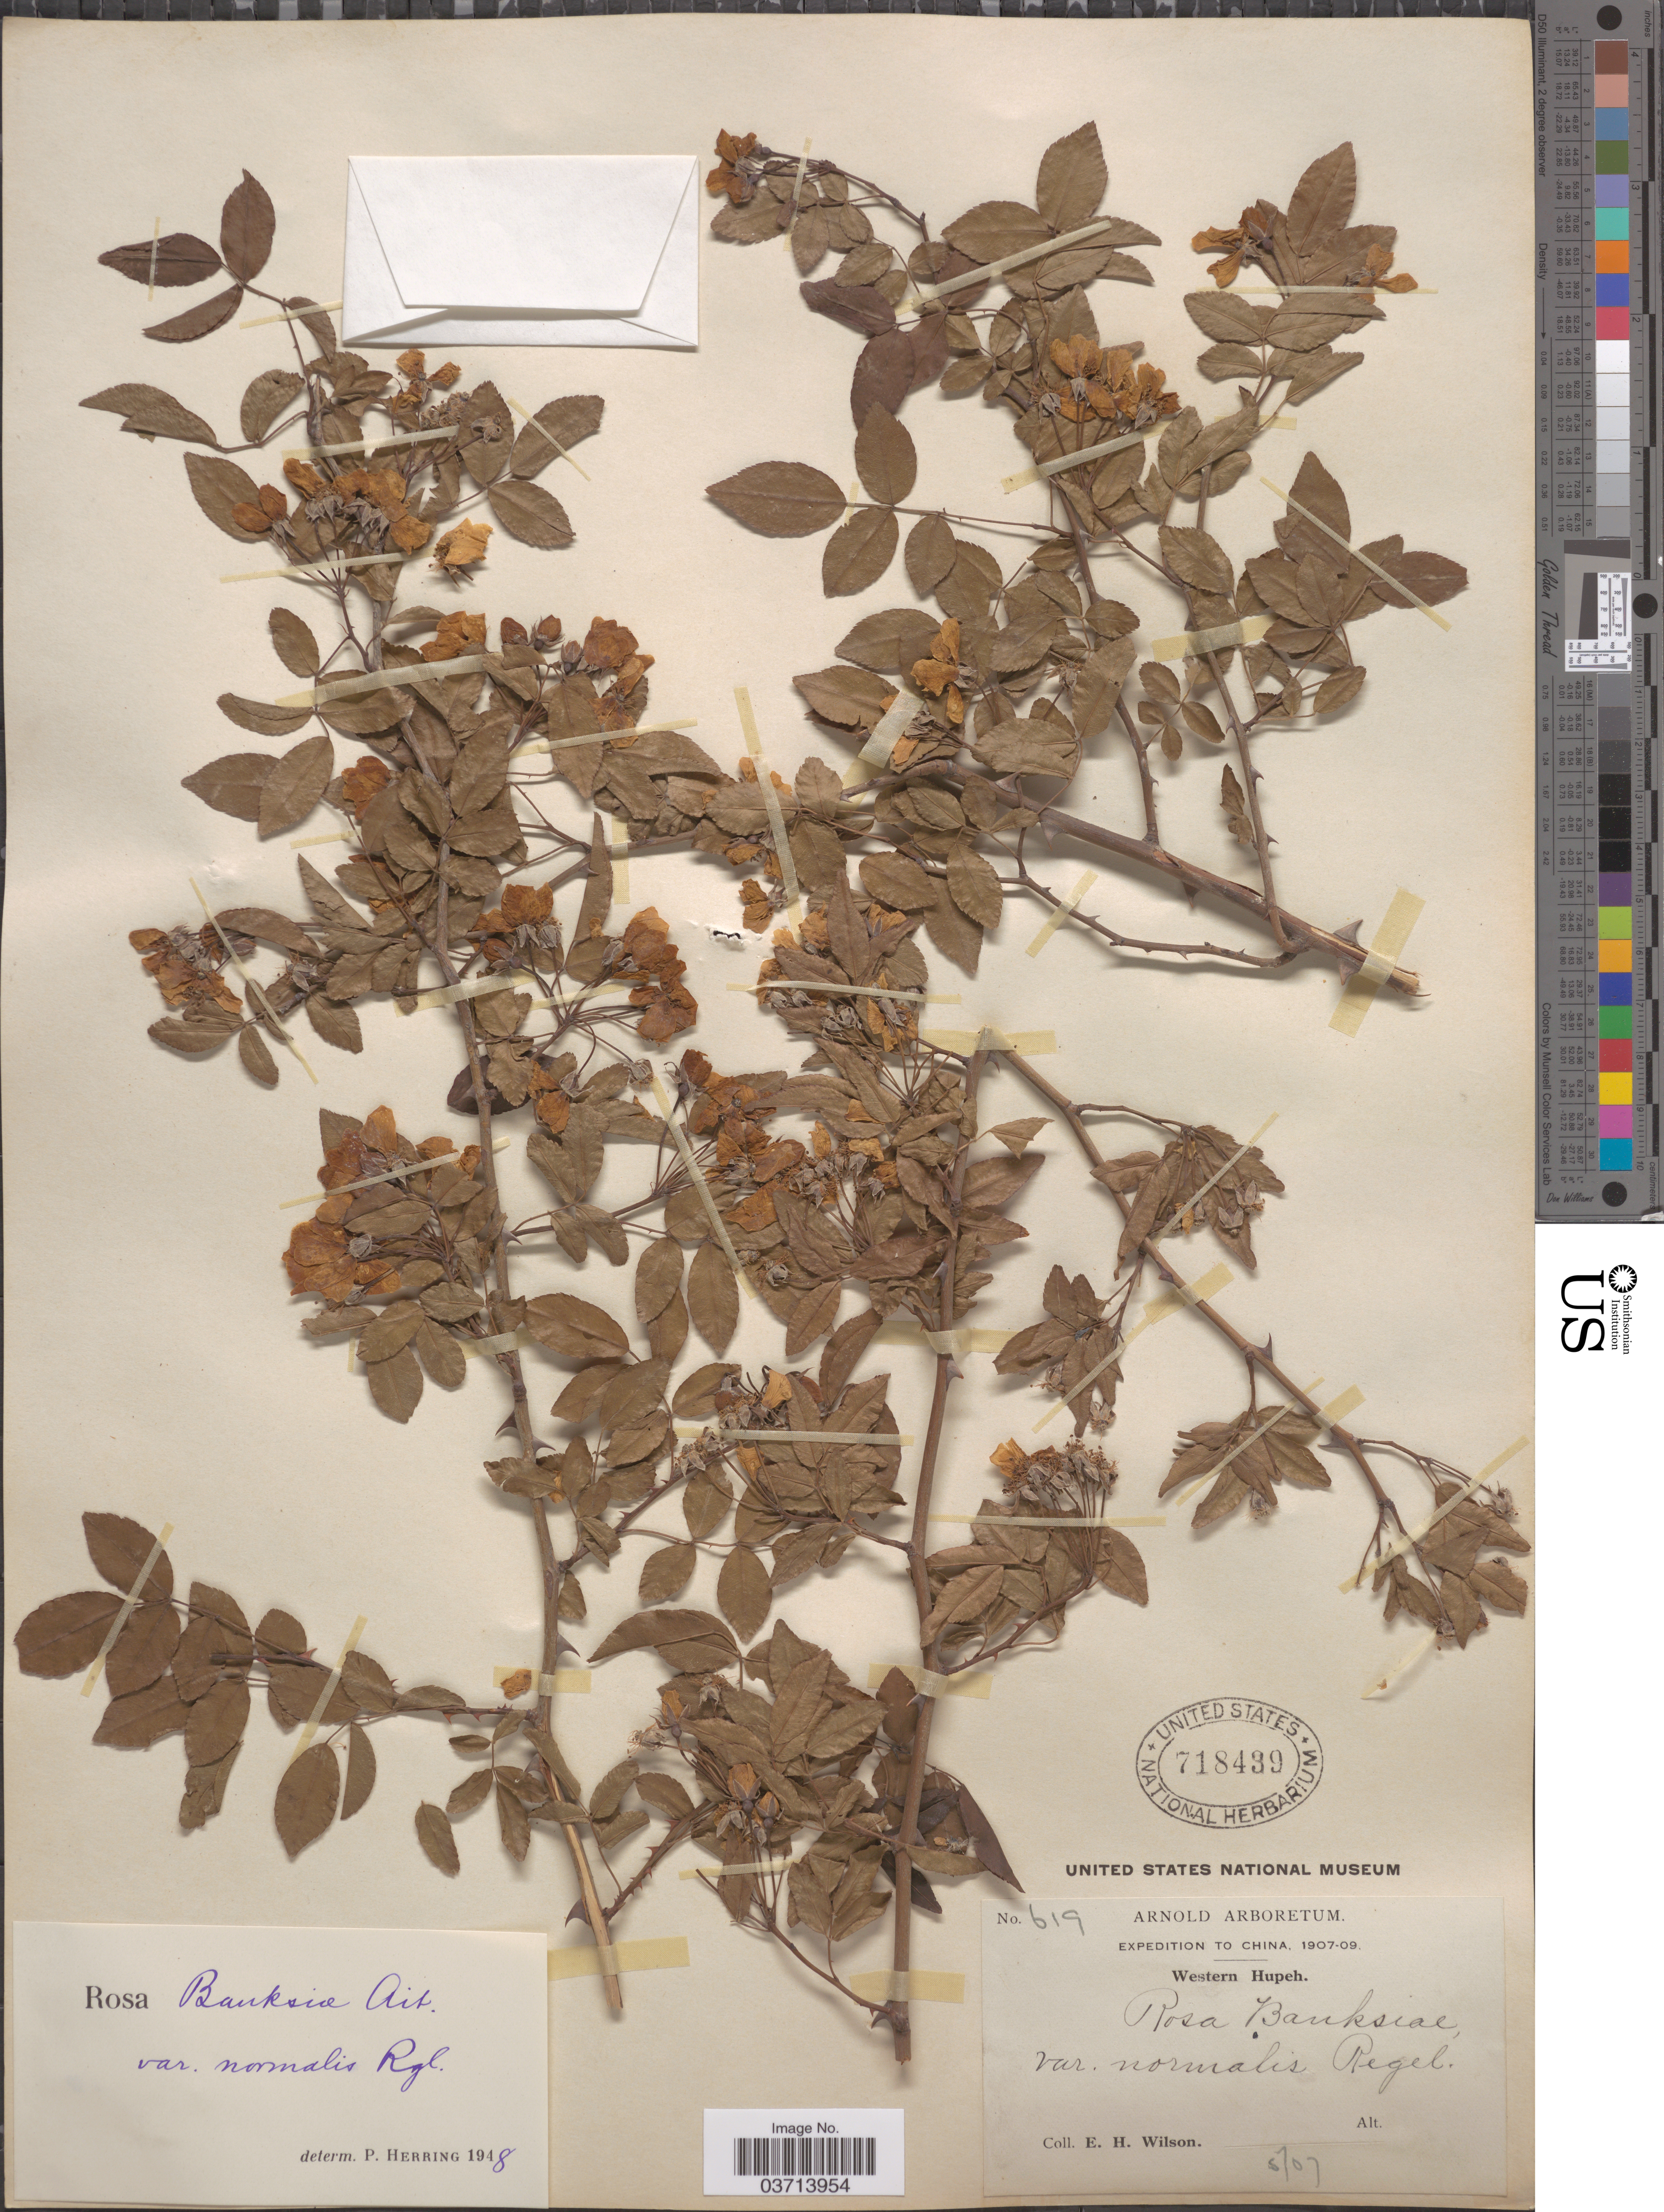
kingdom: Plantae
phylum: Tracheophyta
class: Magnoliopsida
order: Rosales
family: Rosaceae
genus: Rosa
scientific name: Rosa banksiae var. normalis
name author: Regel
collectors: E. Wilson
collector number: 619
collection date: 1907-05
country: China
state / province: Hubei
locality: Western Hupeh.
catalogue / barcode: US 718439